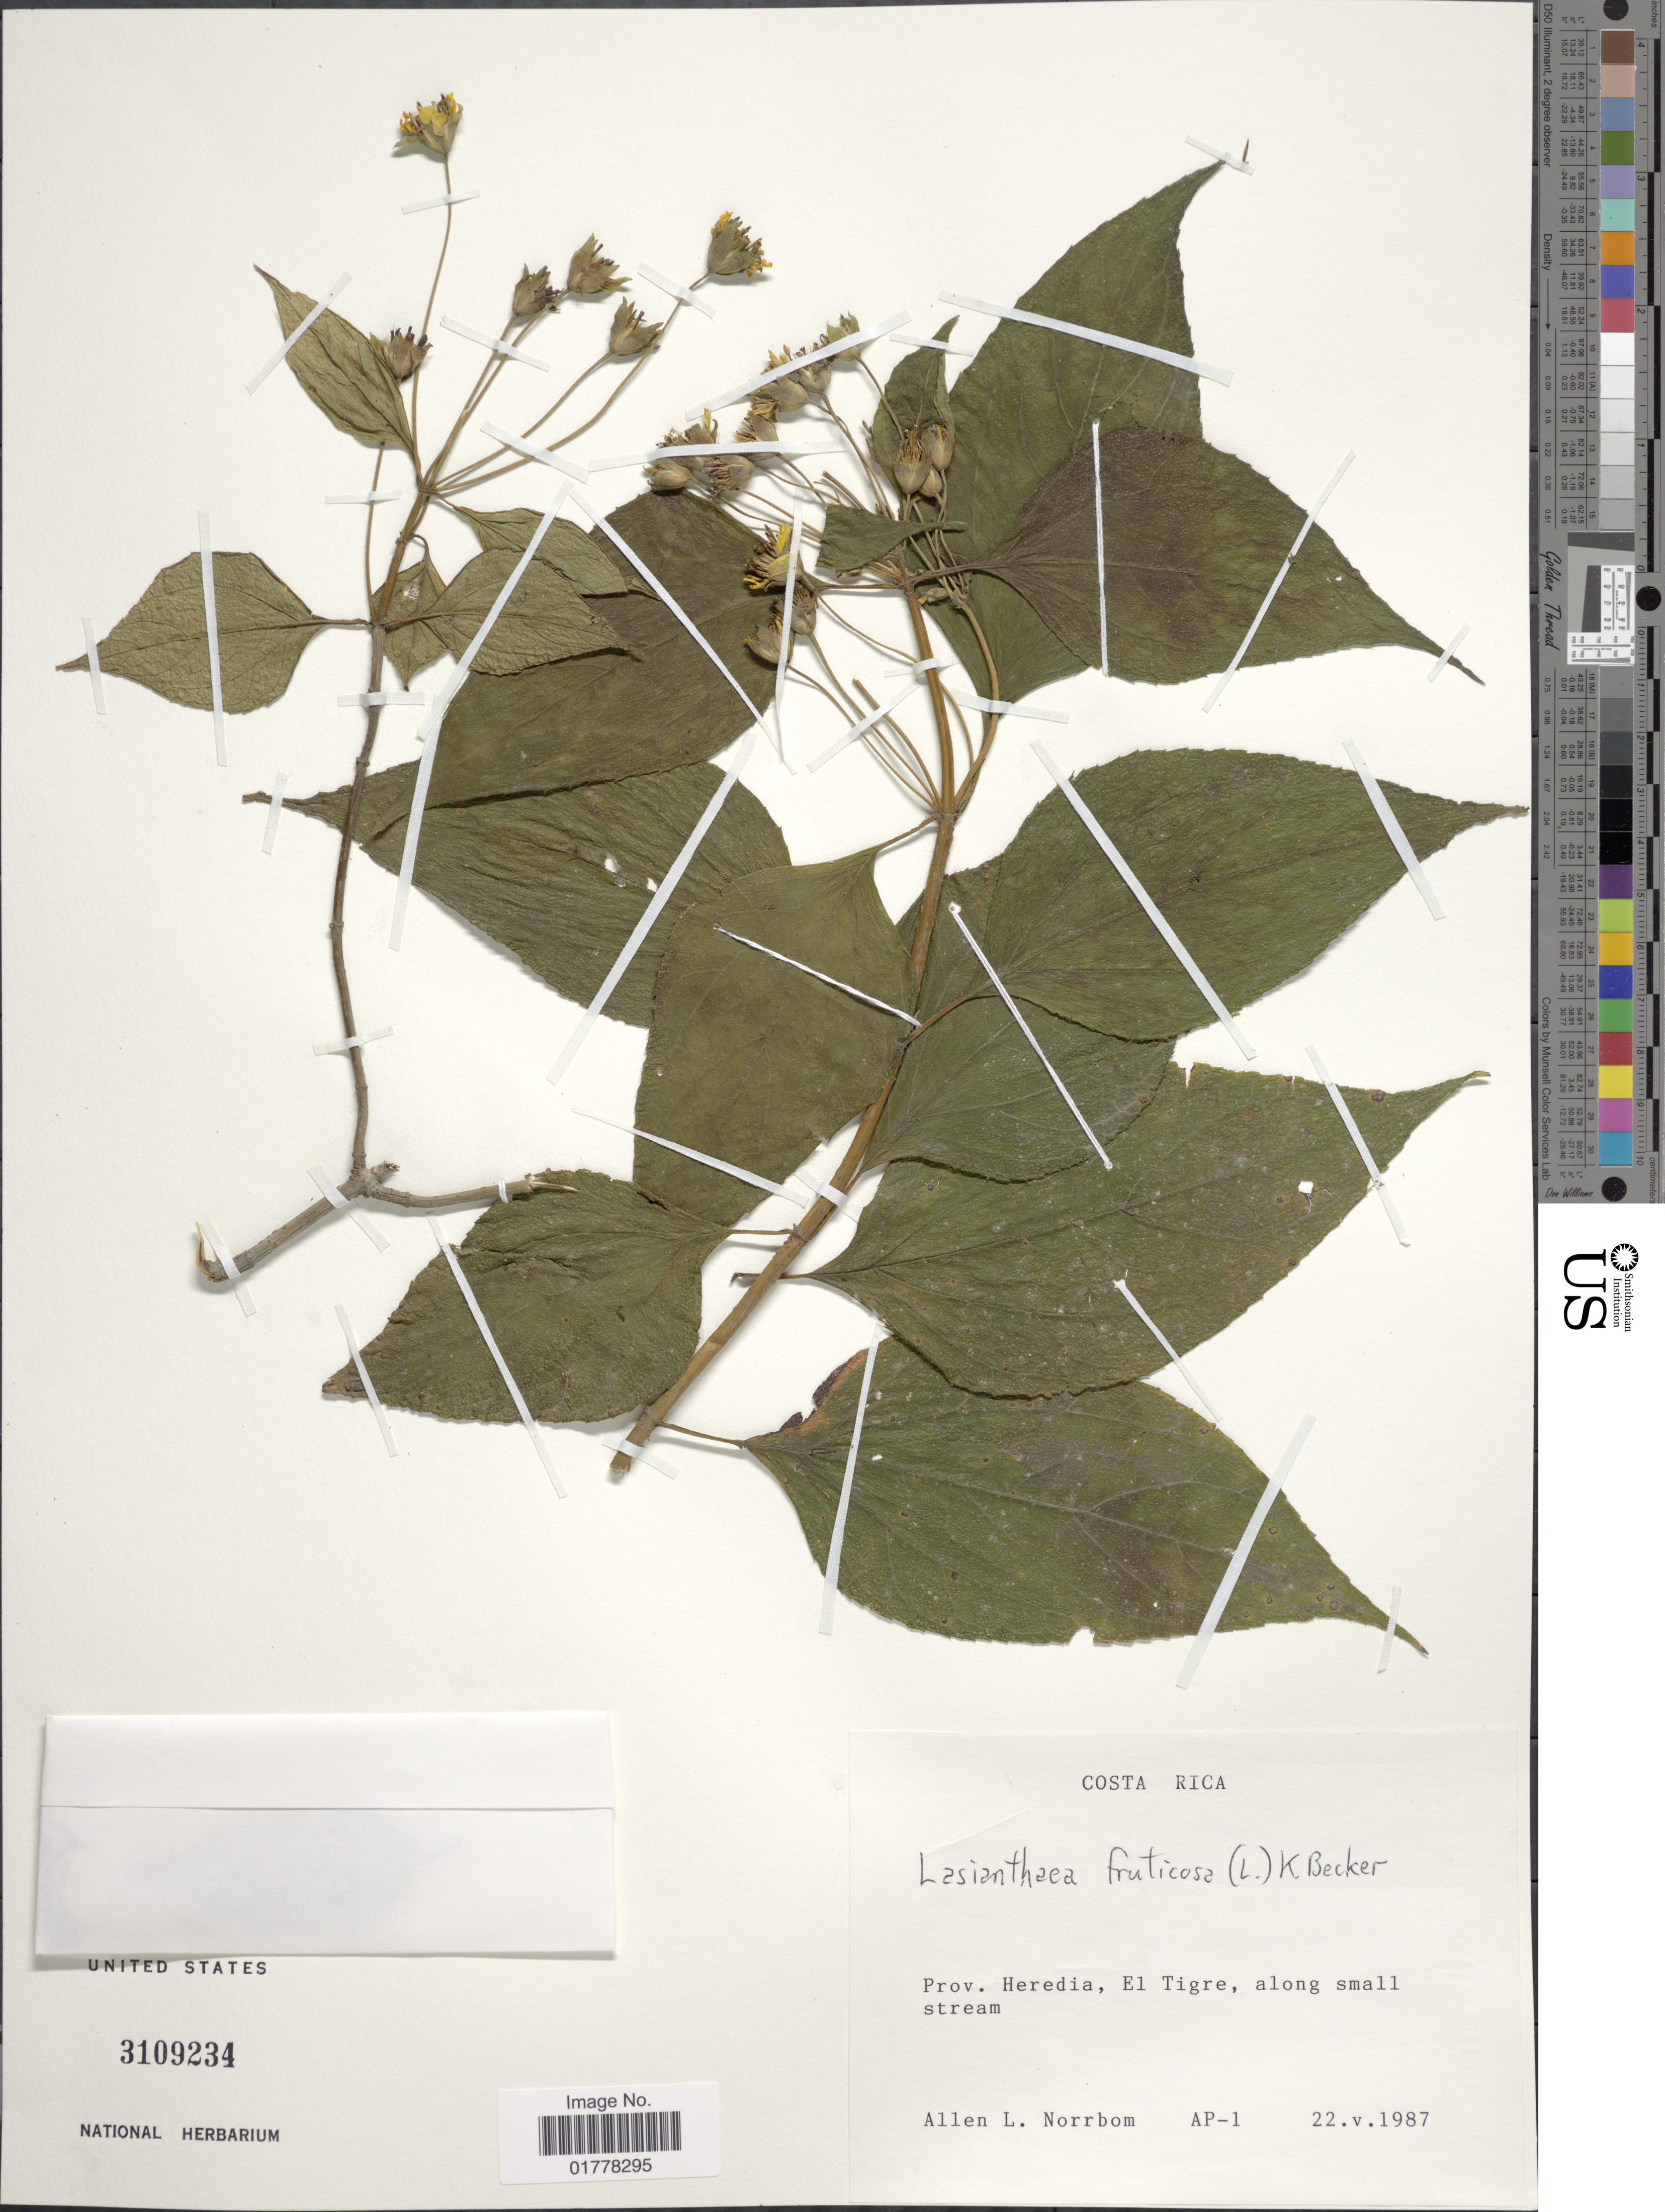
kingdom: Plantae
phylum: Tracheophyta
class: Magnoliopsida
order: Asterales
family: Asteraceae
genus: Lasianthaea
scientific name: Lasianthaea fruticosa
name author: (L.) K.M. Becker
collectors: A. L. Norrbom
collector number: AP-1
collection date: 1987-05-22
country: Costa Rica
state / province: Heredia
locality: Prov. Heredia, El Tigre, along small stream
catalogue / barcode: US 3109234